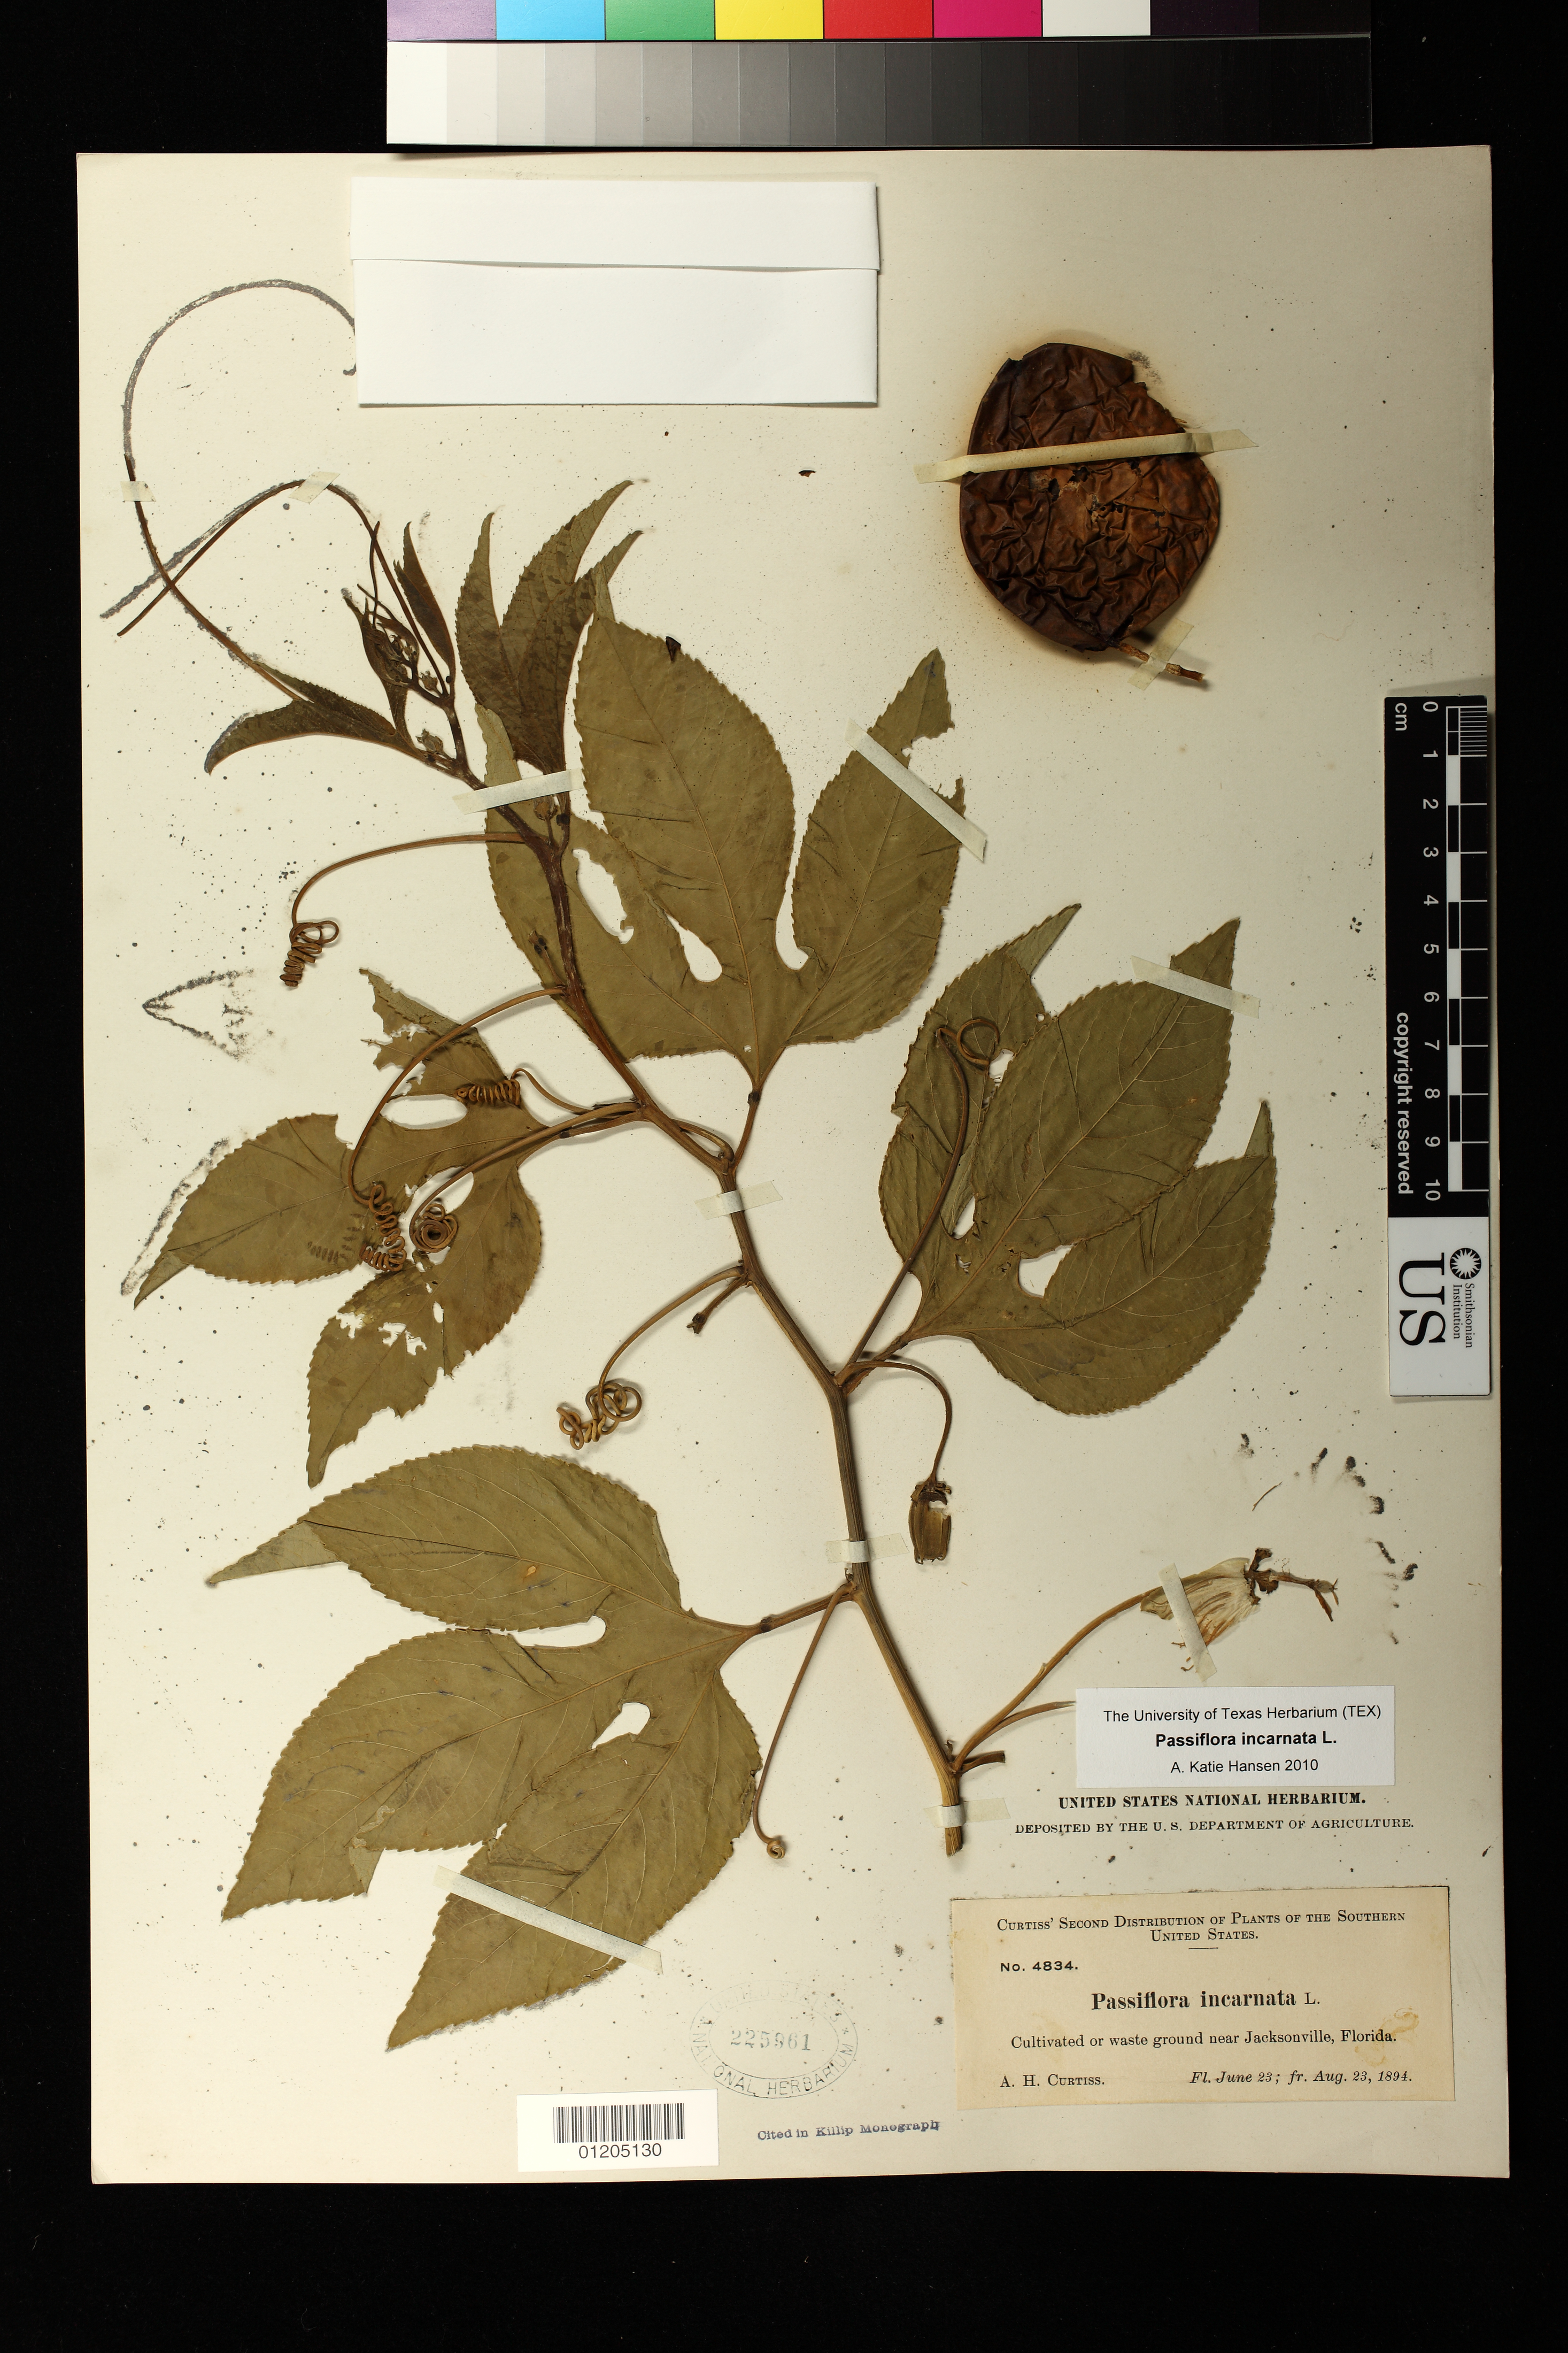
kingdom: Plantae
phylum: Tracheophyta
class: Magnoliopsida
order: Malpighiales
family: Passifloraceae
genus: Passiflora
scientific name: Passiflora incarnata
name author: L.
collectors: A. H. Curtiss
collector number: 4834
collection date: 1894-06-23/1894-08-23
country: United States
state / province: Florida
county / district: Duval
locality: Cultivated or waste ground near Jacksonville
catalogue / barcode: US 225961